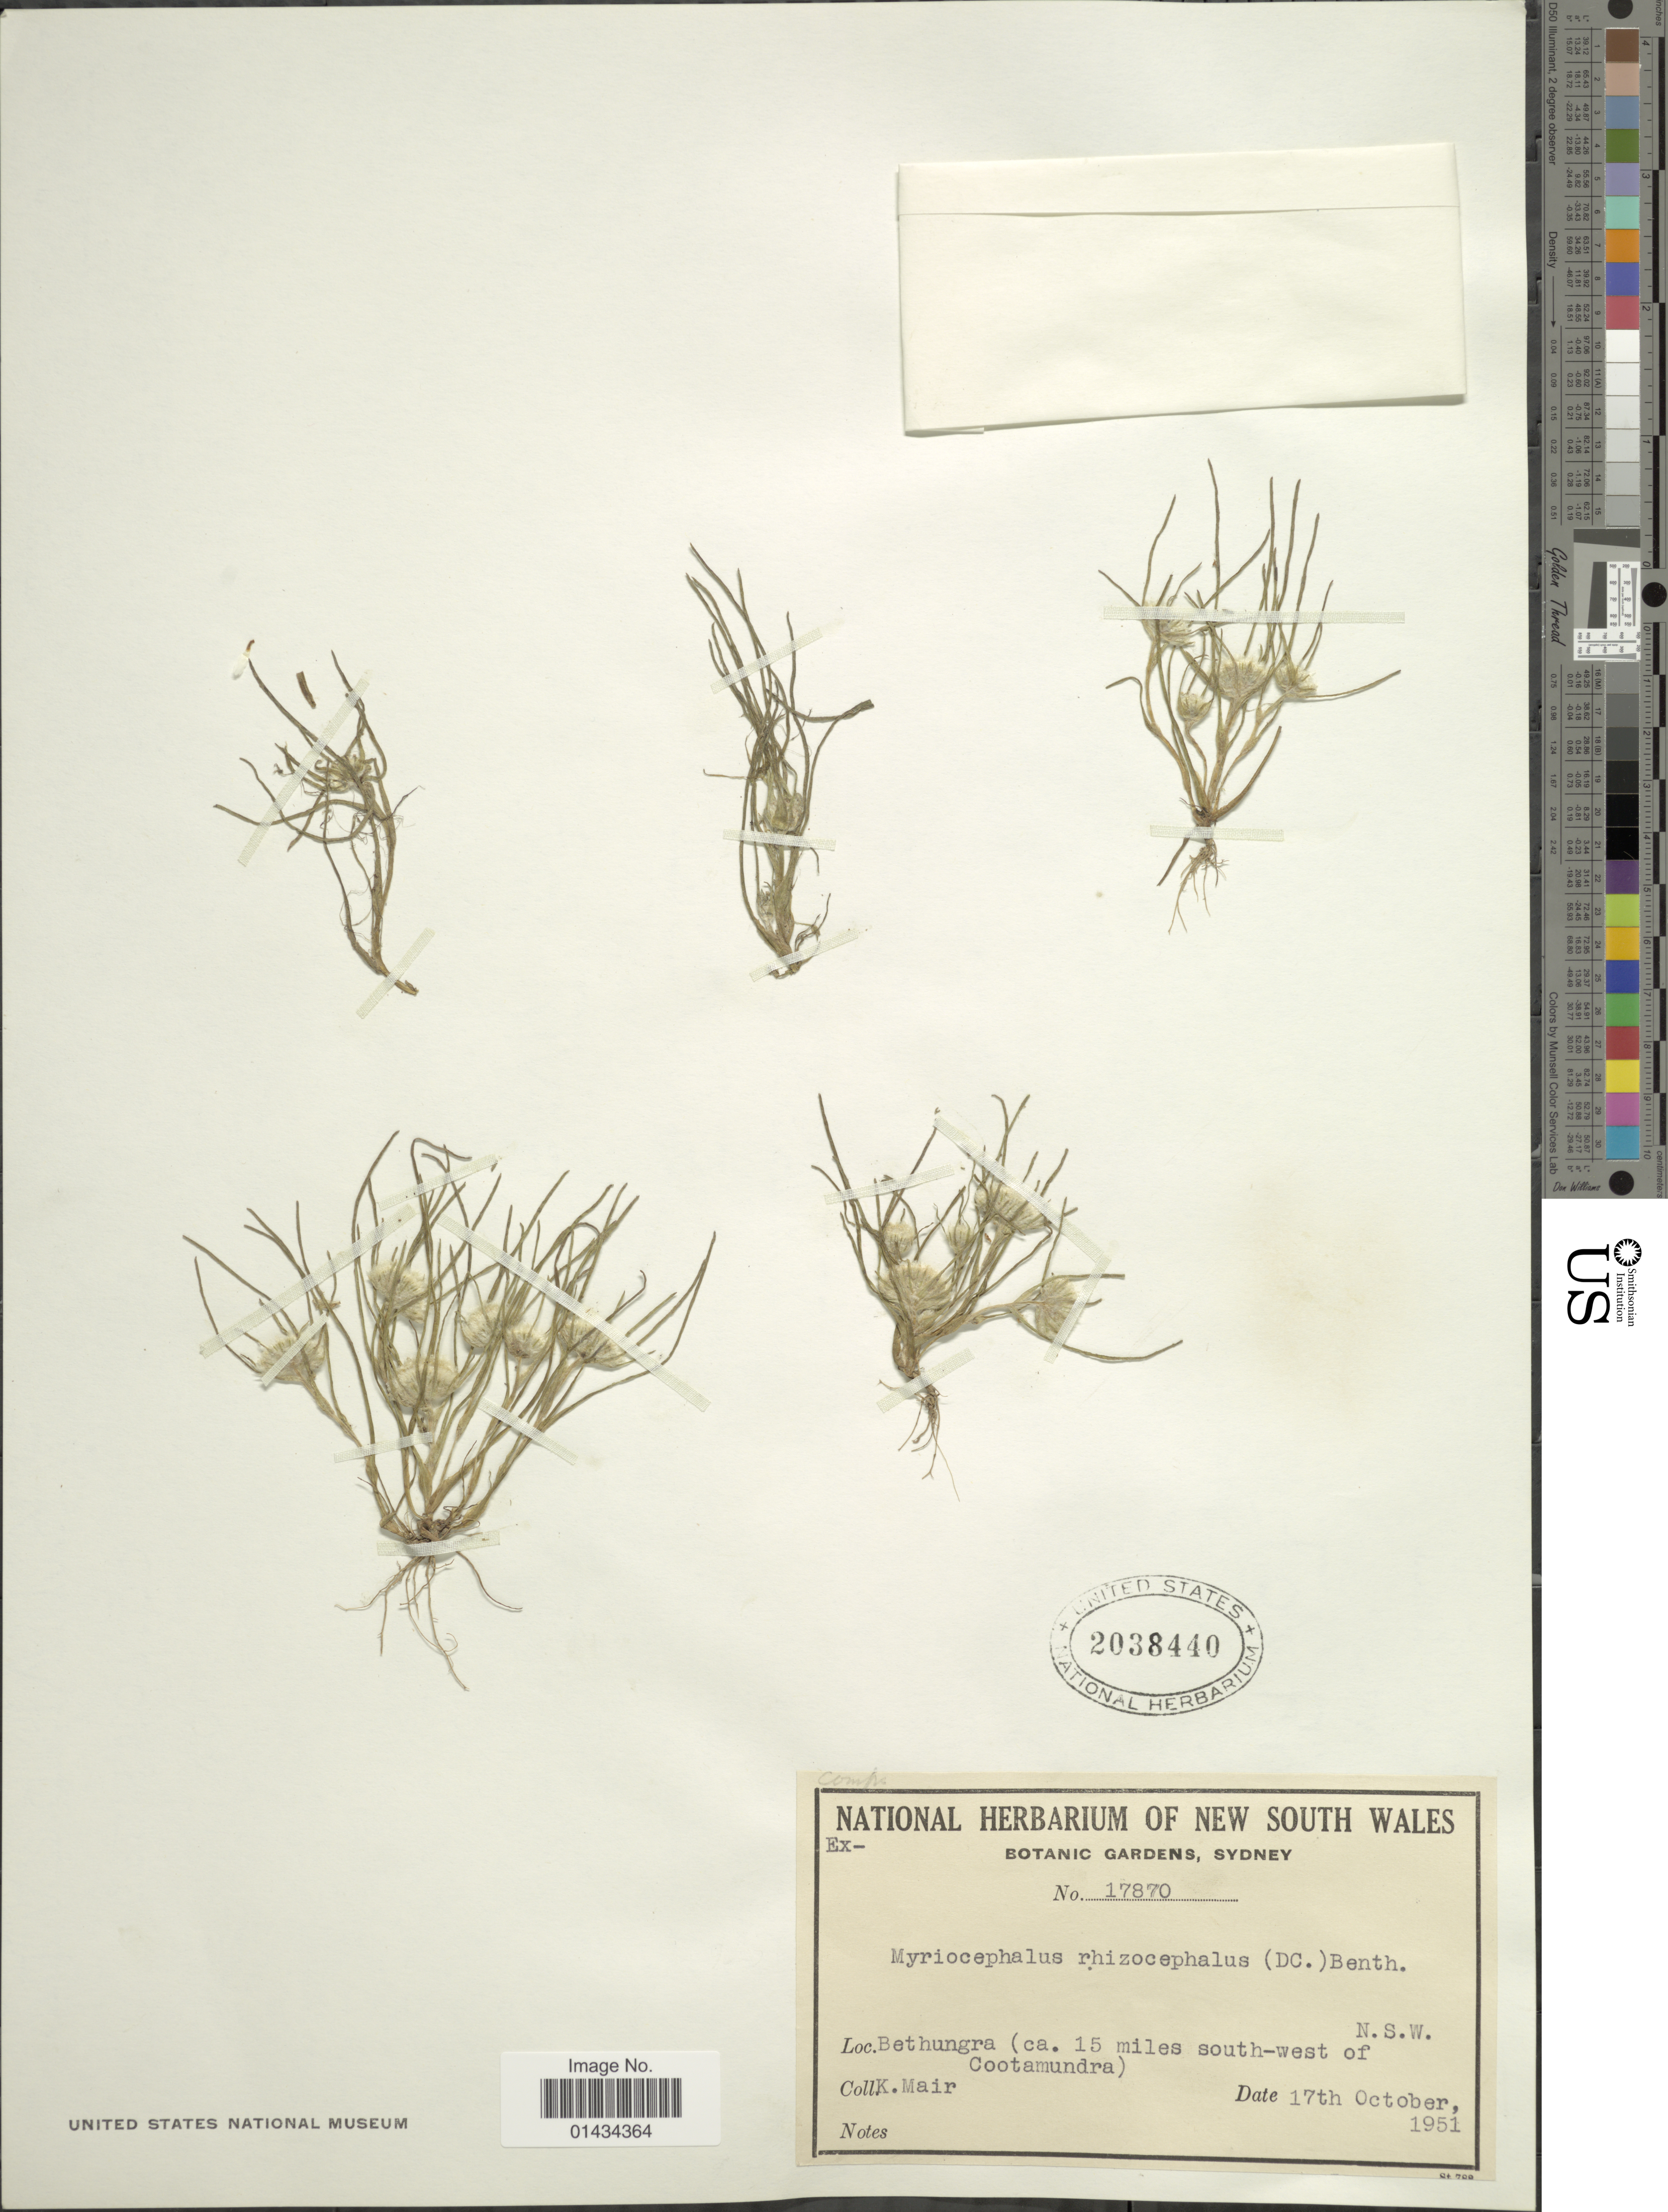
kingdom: Plantae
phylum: Tracheophyta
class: Magnoliopsida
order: Asterales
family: Asteraceae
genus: Myriocephalus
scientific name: Myriocephalus rhizocephalus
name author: (DC.) Benth.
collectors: K. Mair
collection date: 1951-10-17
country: Australia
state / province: New South Wales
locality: Bethungra (ca. 15 miles south-west of Cootamandra)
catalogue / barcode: US 2038440